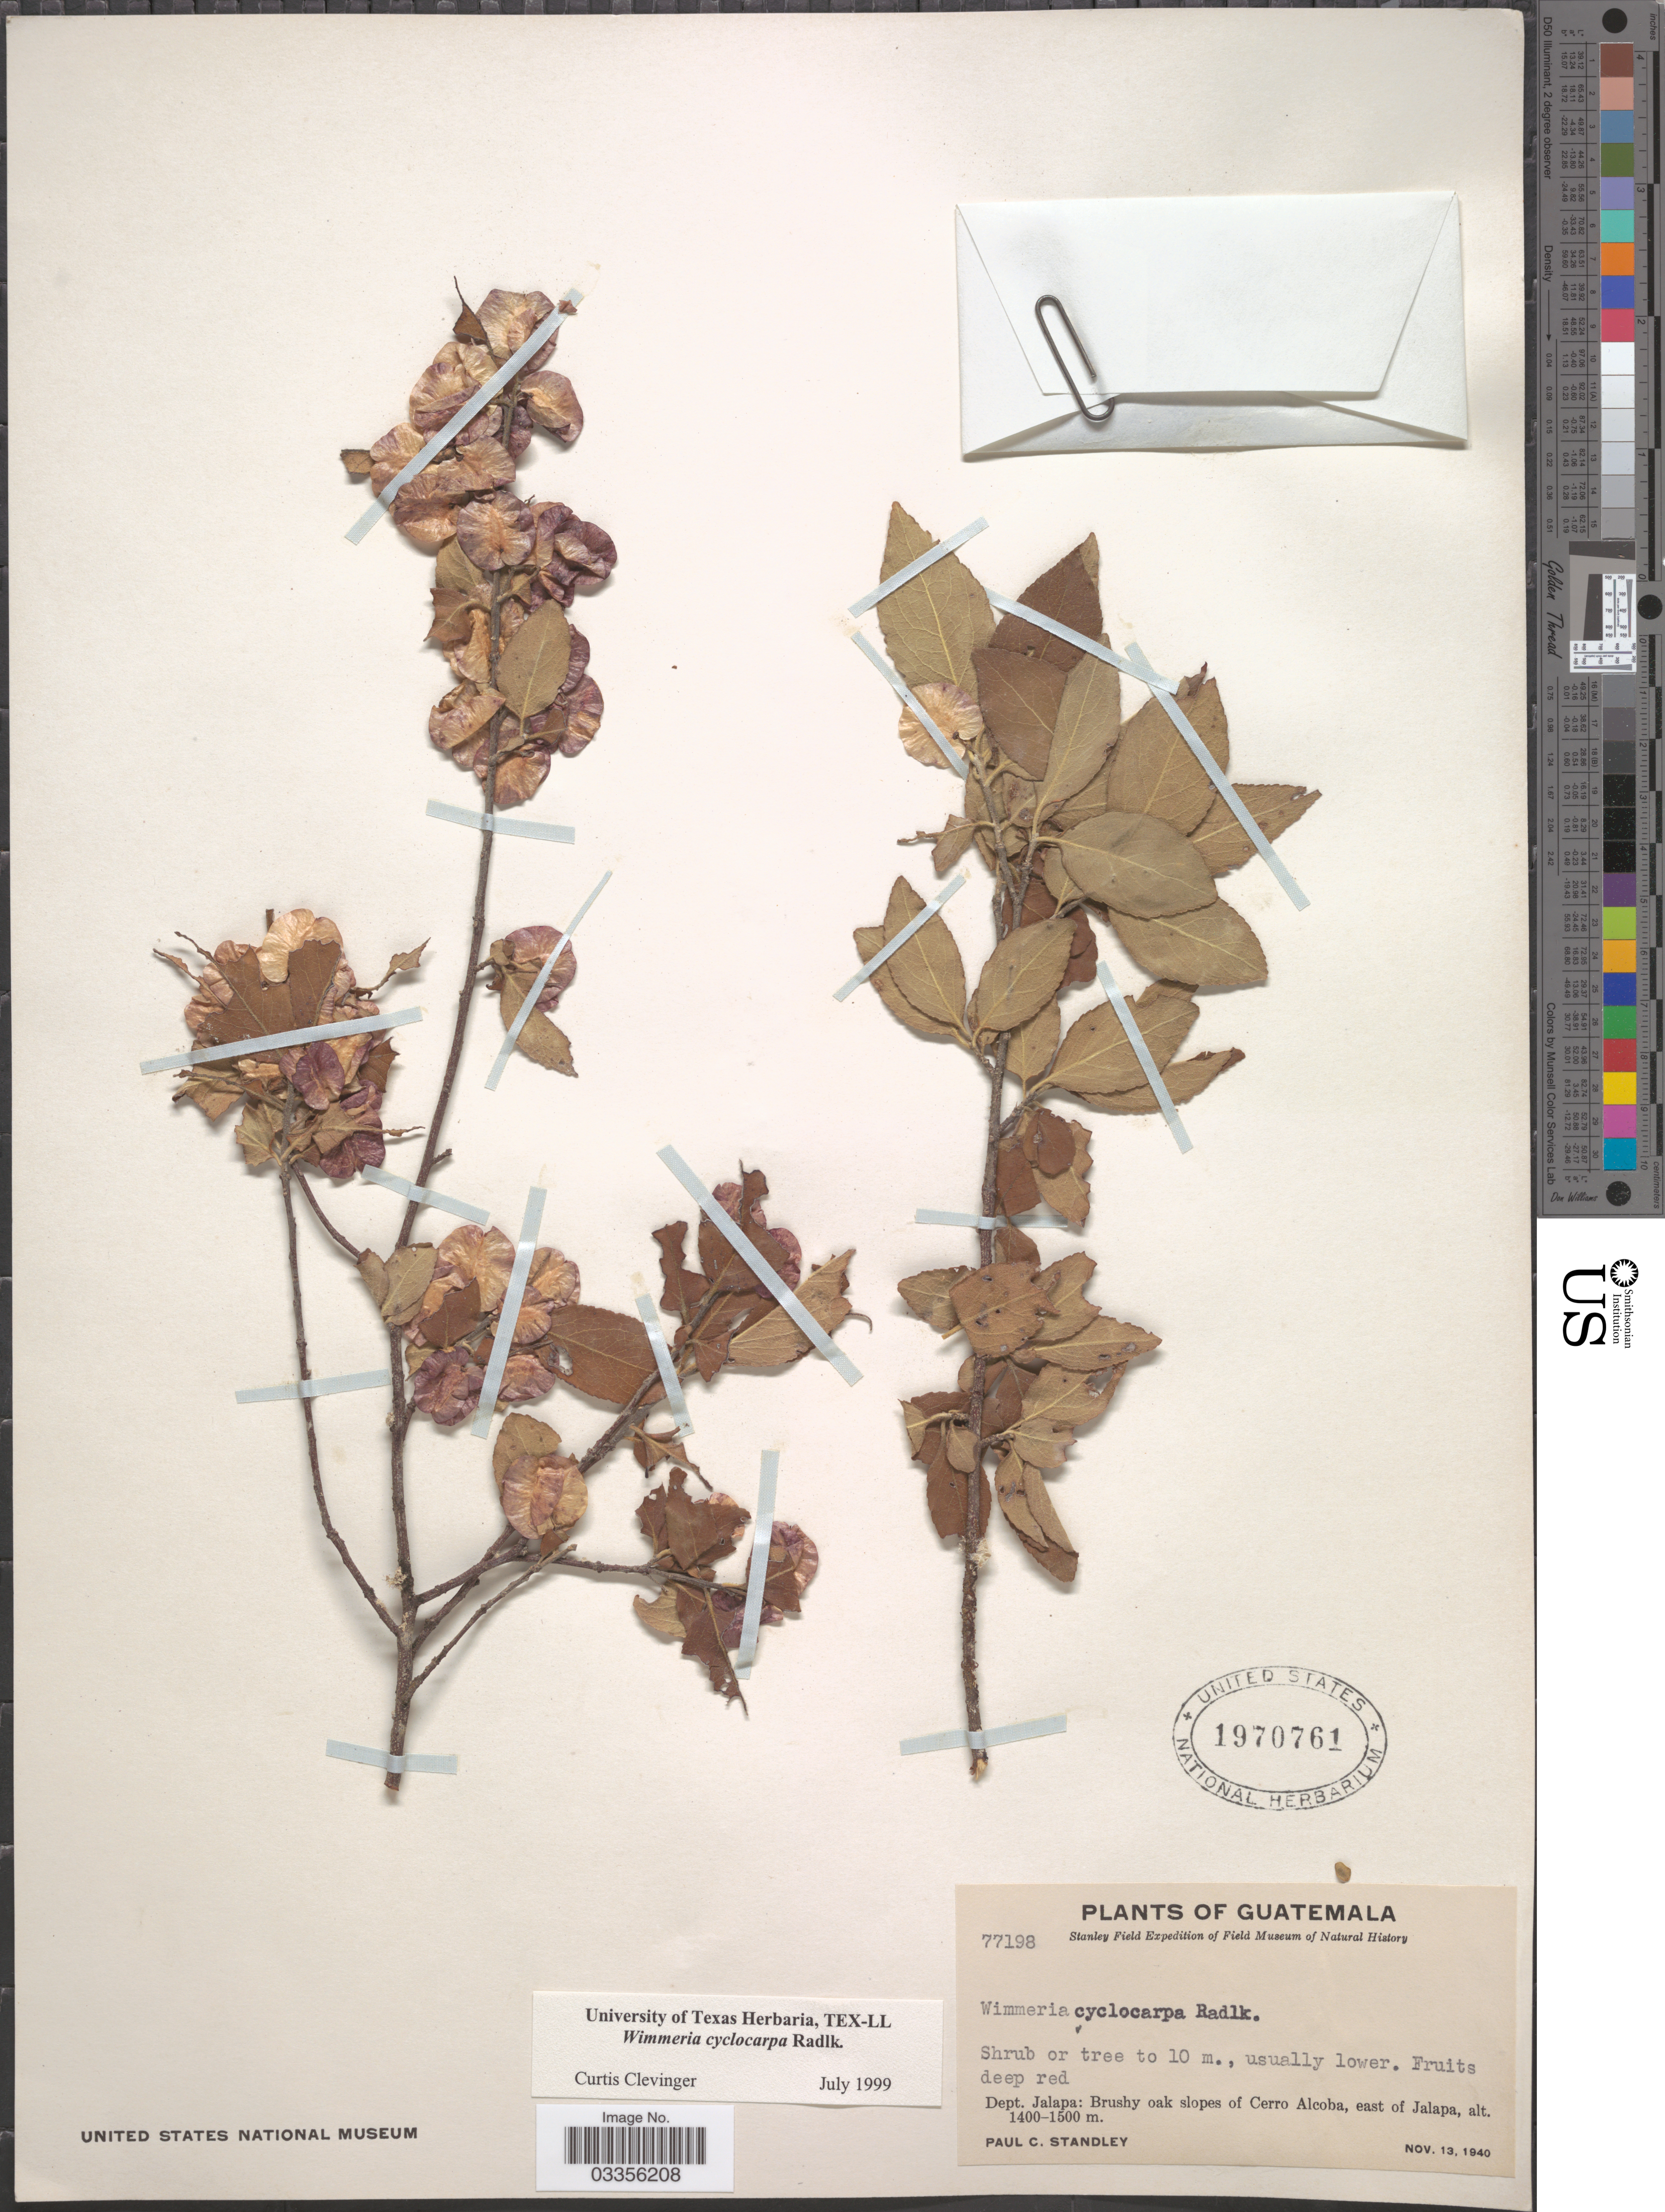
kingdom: Plantae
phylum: Tracheophyta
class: Magnoliopsida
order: Celastrales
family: Celastraceae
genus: Wimmeria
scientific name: Wimmeria cyclocarpa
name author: Radlk.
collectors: P. C. Standley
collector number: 77198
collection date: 1940-11-13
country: Guatemala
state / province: Jalapa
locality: Dept. Jalapa: Brushy oak slopes of Cerro Alcoba, east of Jalapa.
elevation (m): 1400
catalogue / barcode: US 1970761